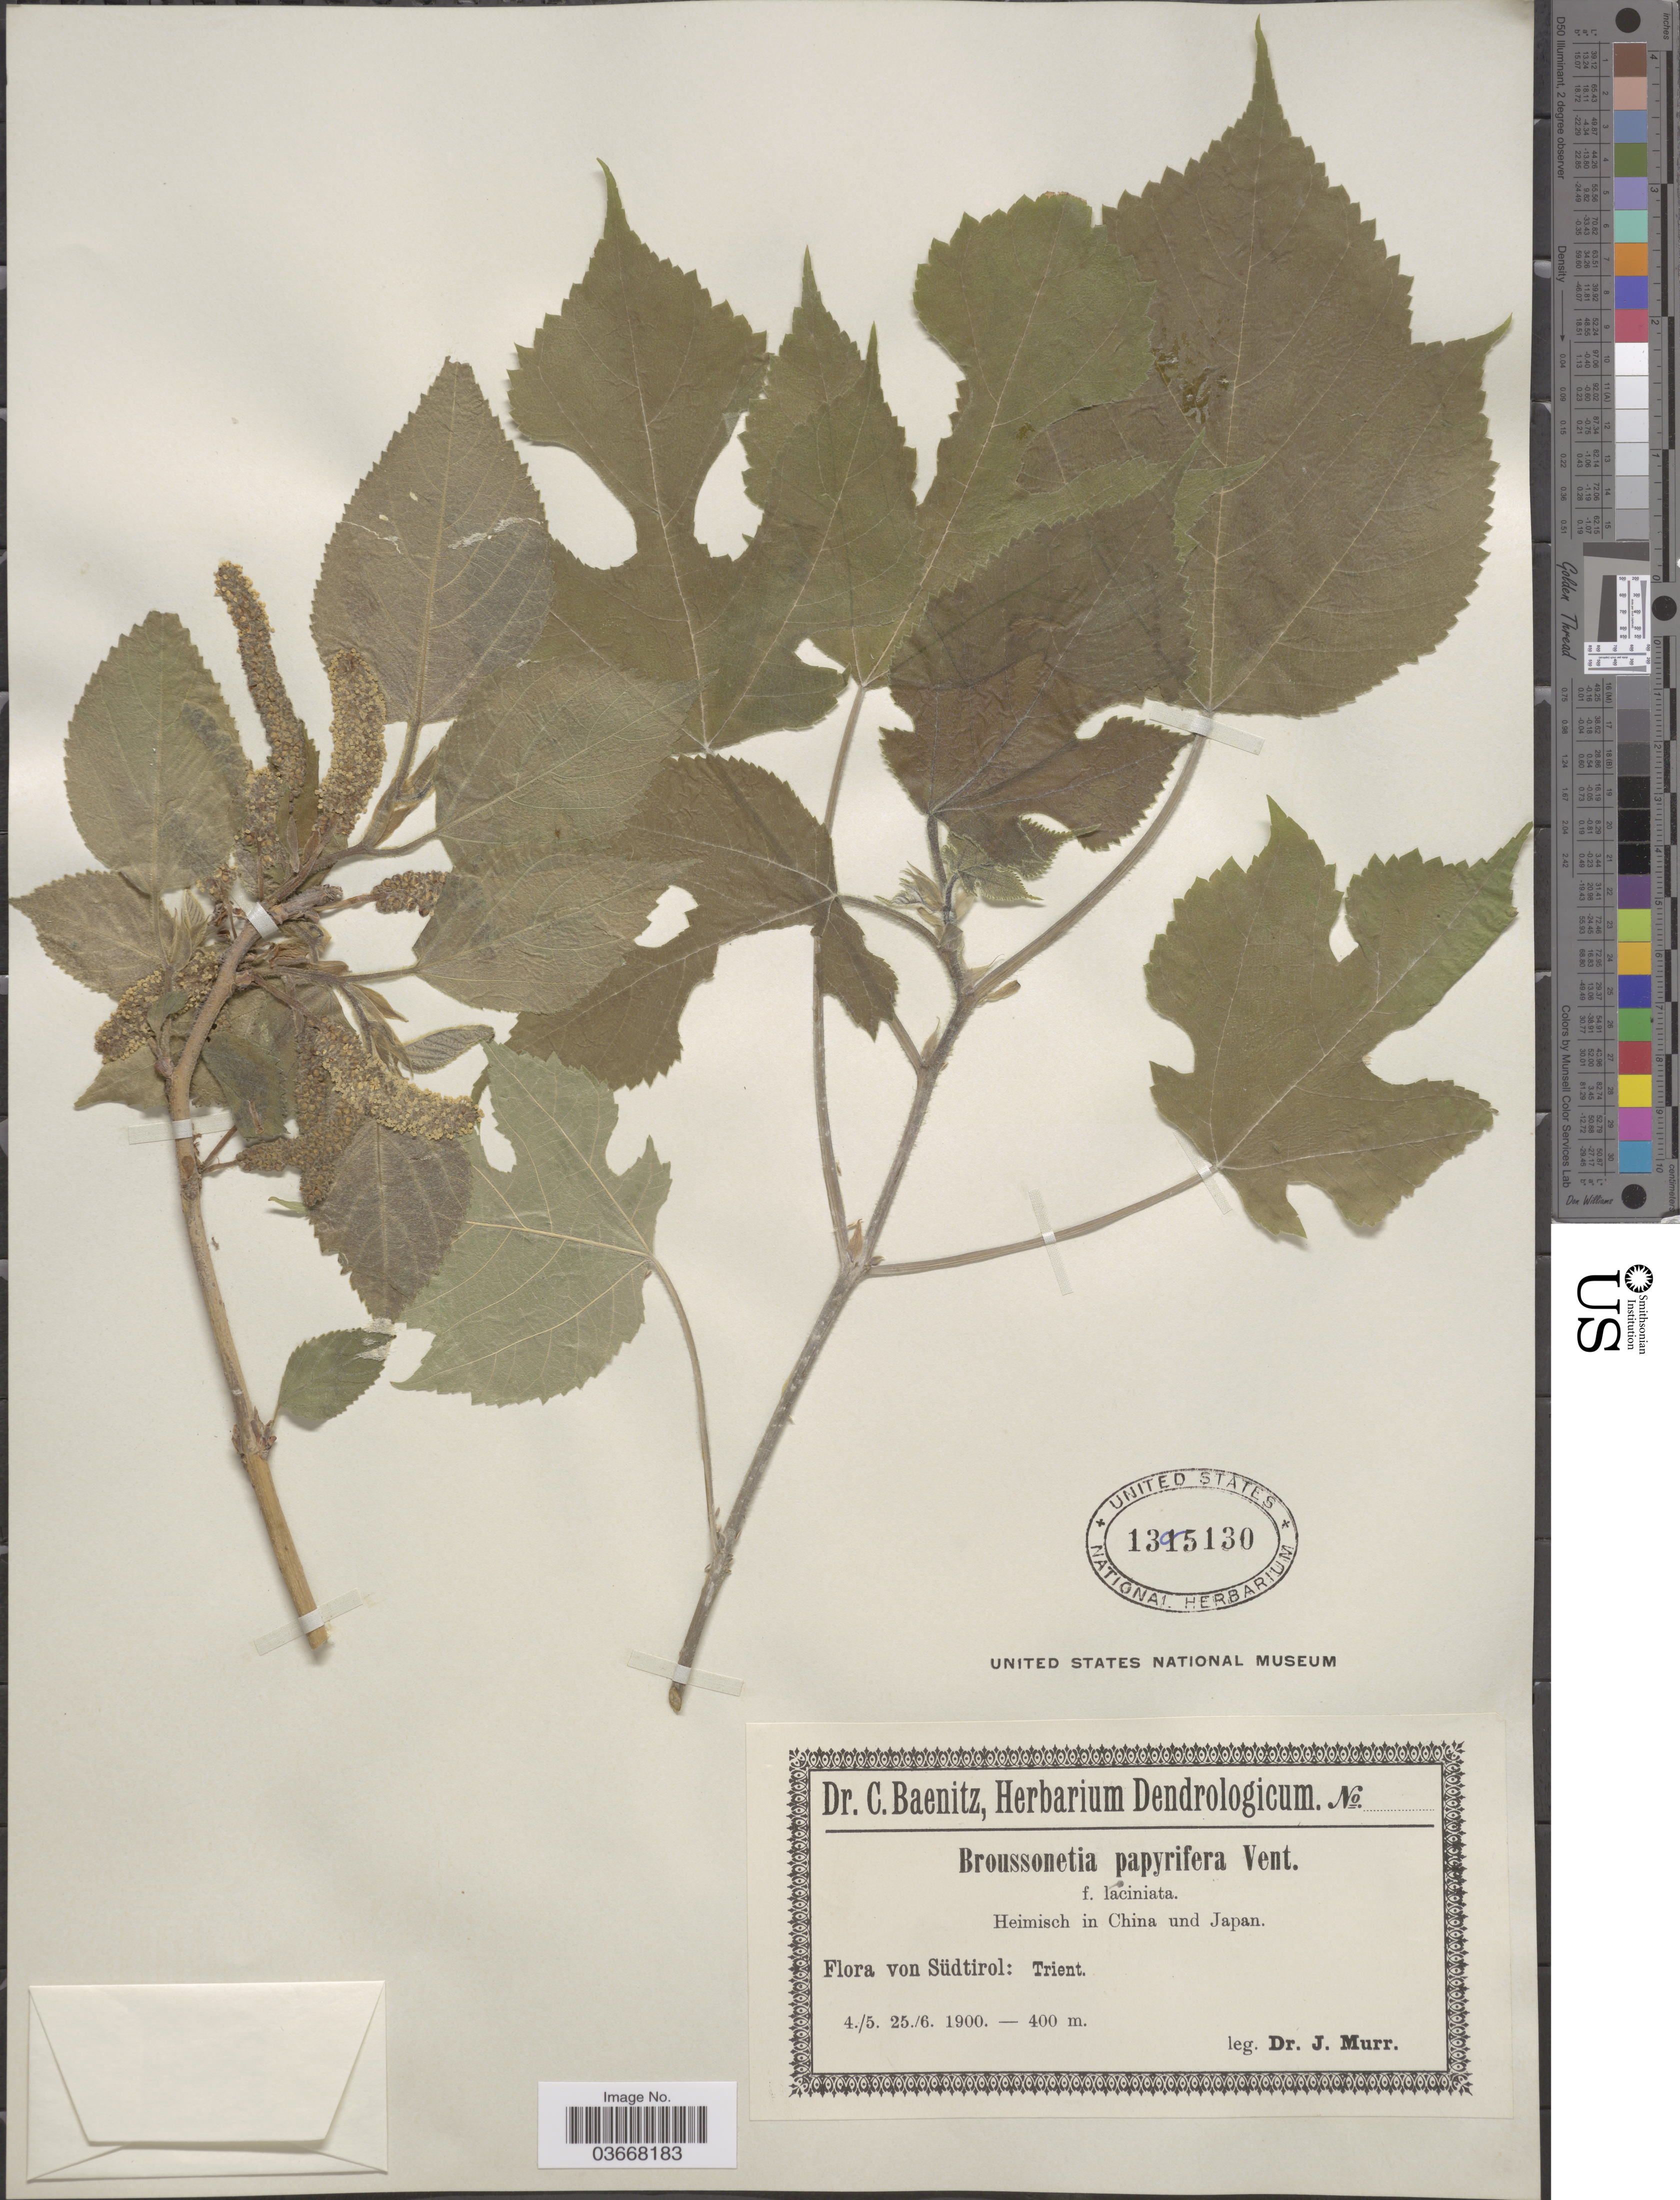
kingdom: Plantae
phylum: Tracheophyta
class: Magnoliopsida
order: Rosales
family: Moraceae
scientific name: Broussoneta papyrifera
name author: (L.) L'Hér. ex Vent.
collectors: J. Murr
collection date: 1900-05-04/1900-06-25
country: Italy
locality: Südtirol: Trient.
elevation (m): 400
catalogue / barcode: US 1395130